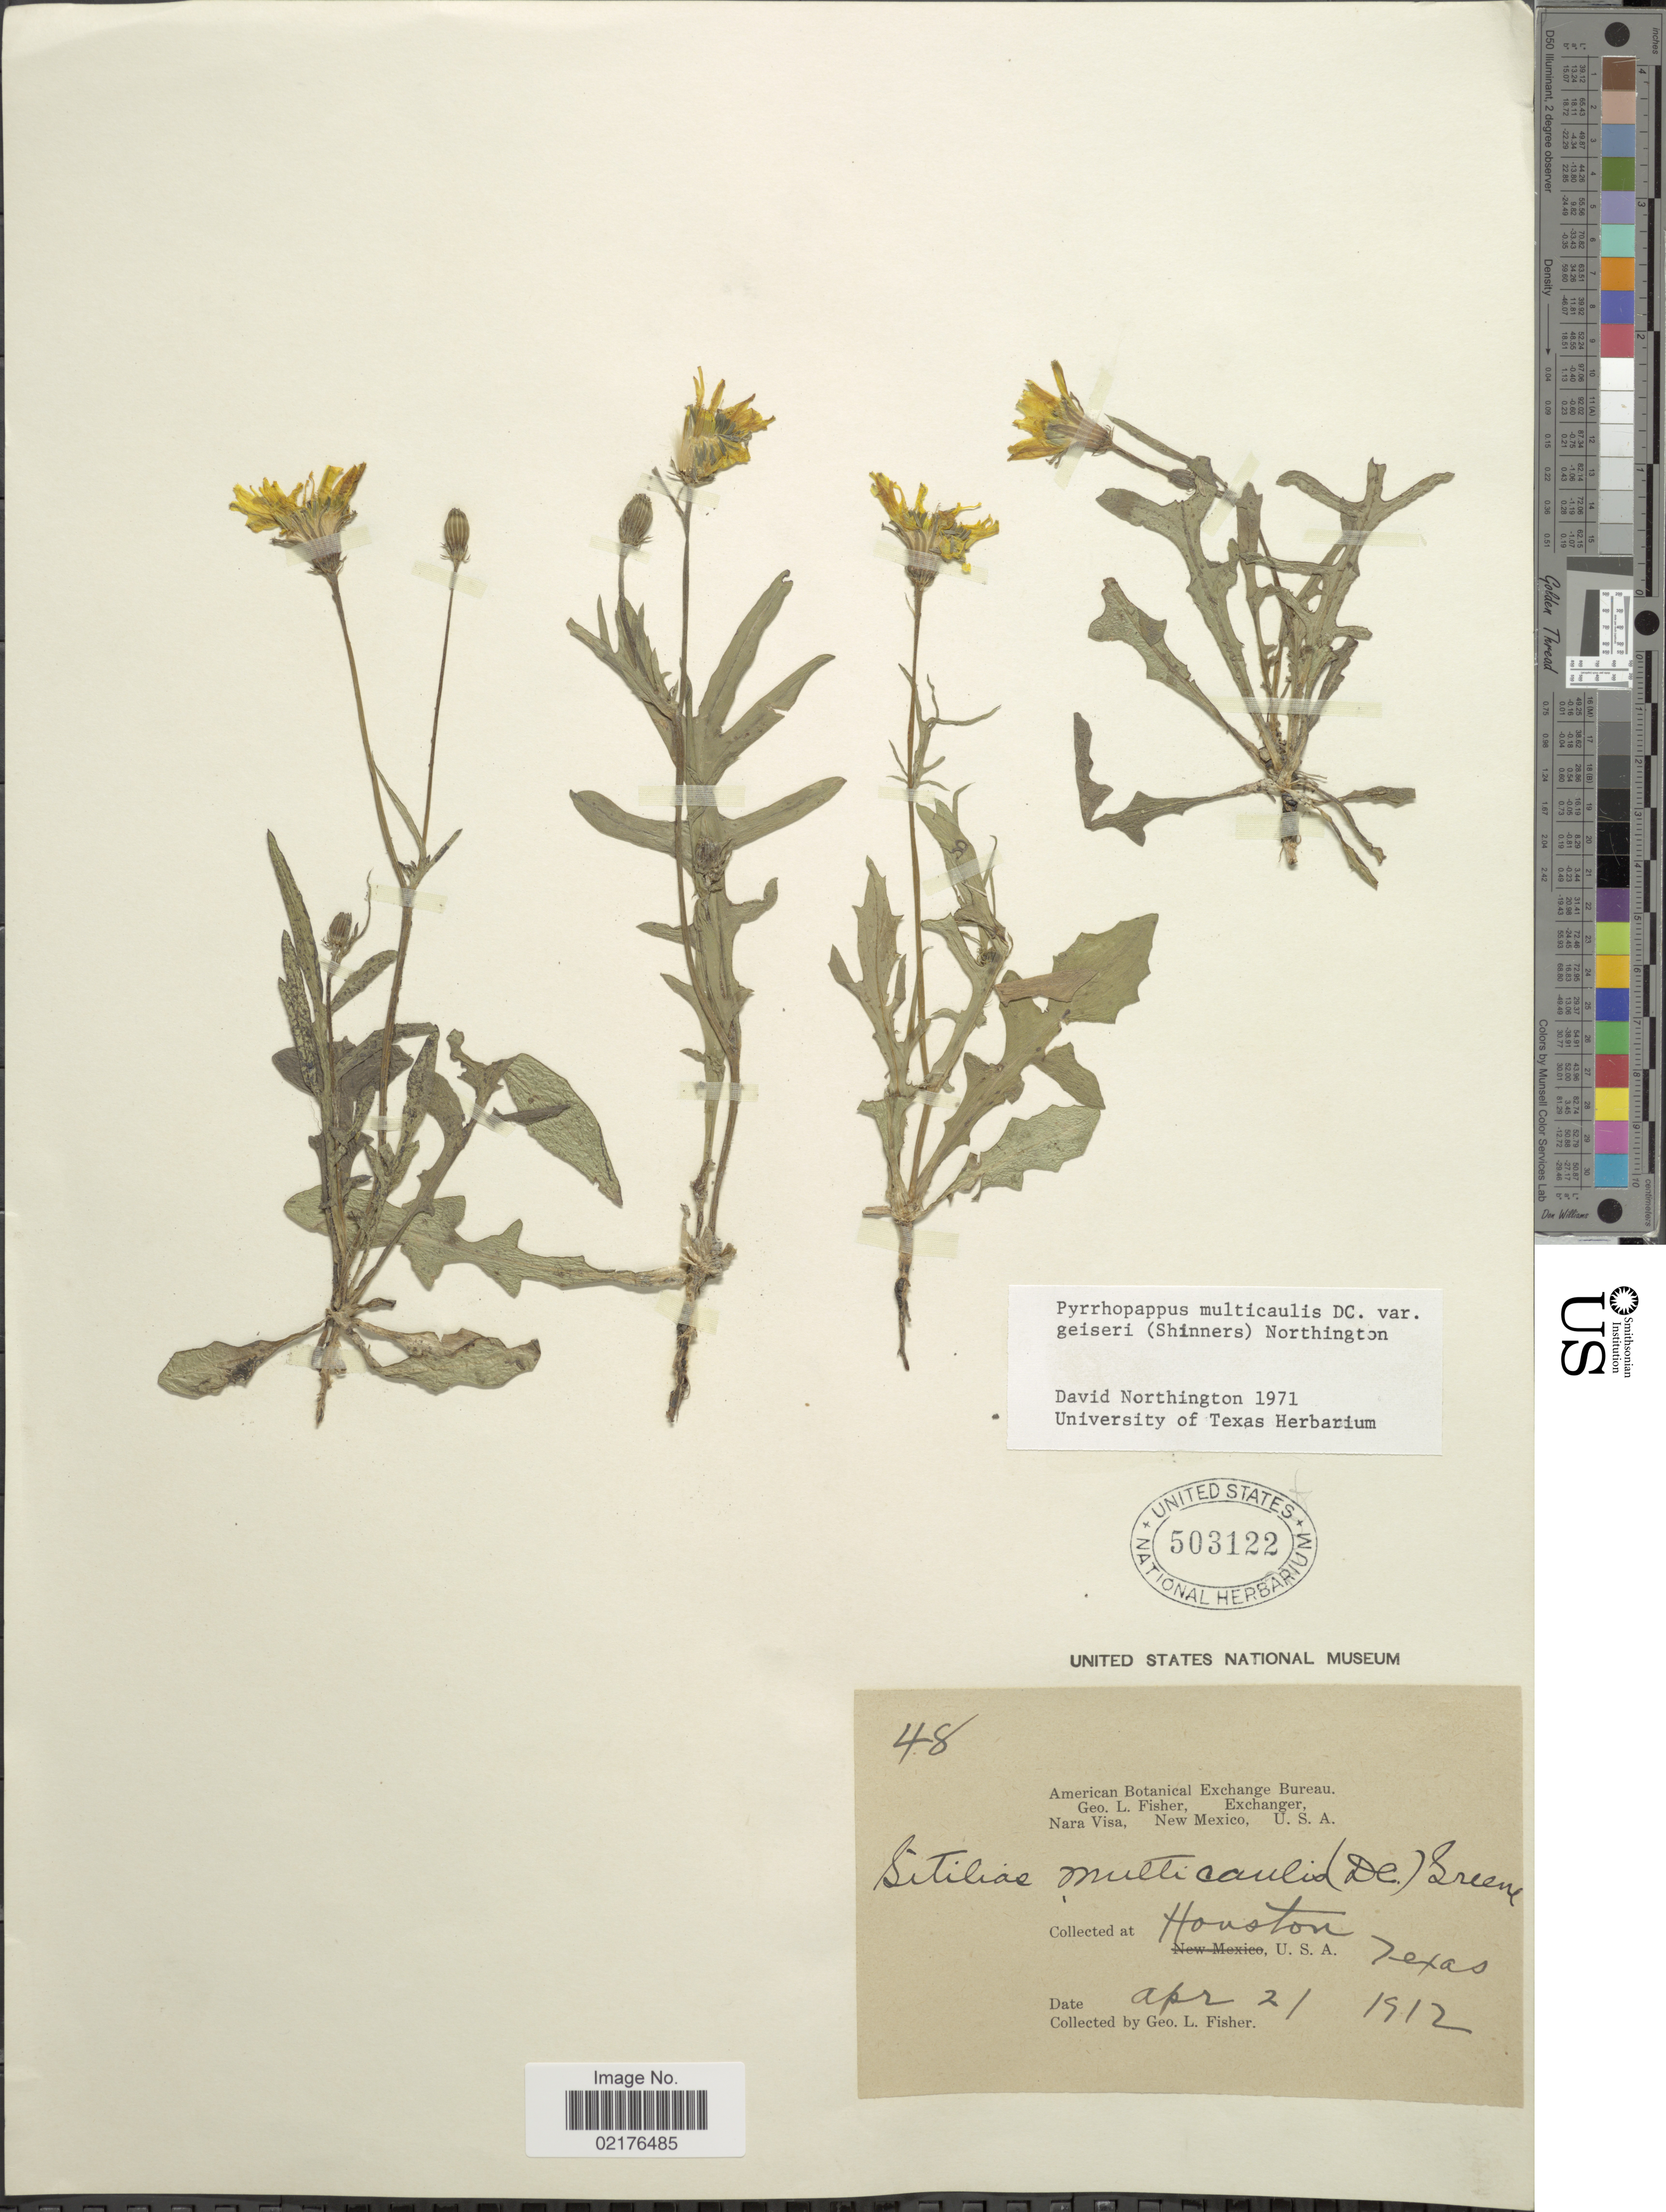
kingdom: Plantae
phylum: Tracheophyta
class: Magnoliopsida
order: Asterales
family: Asteraceae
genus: Pyrrhopappus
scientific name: Pyrrhopappus pauciflorus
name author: (D. Don) DC.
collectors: G. L. Fisher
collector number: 48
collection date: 1912-04-21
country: United States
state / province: Texas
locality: Houston, U.S.A., Texas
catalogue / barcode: US 503122